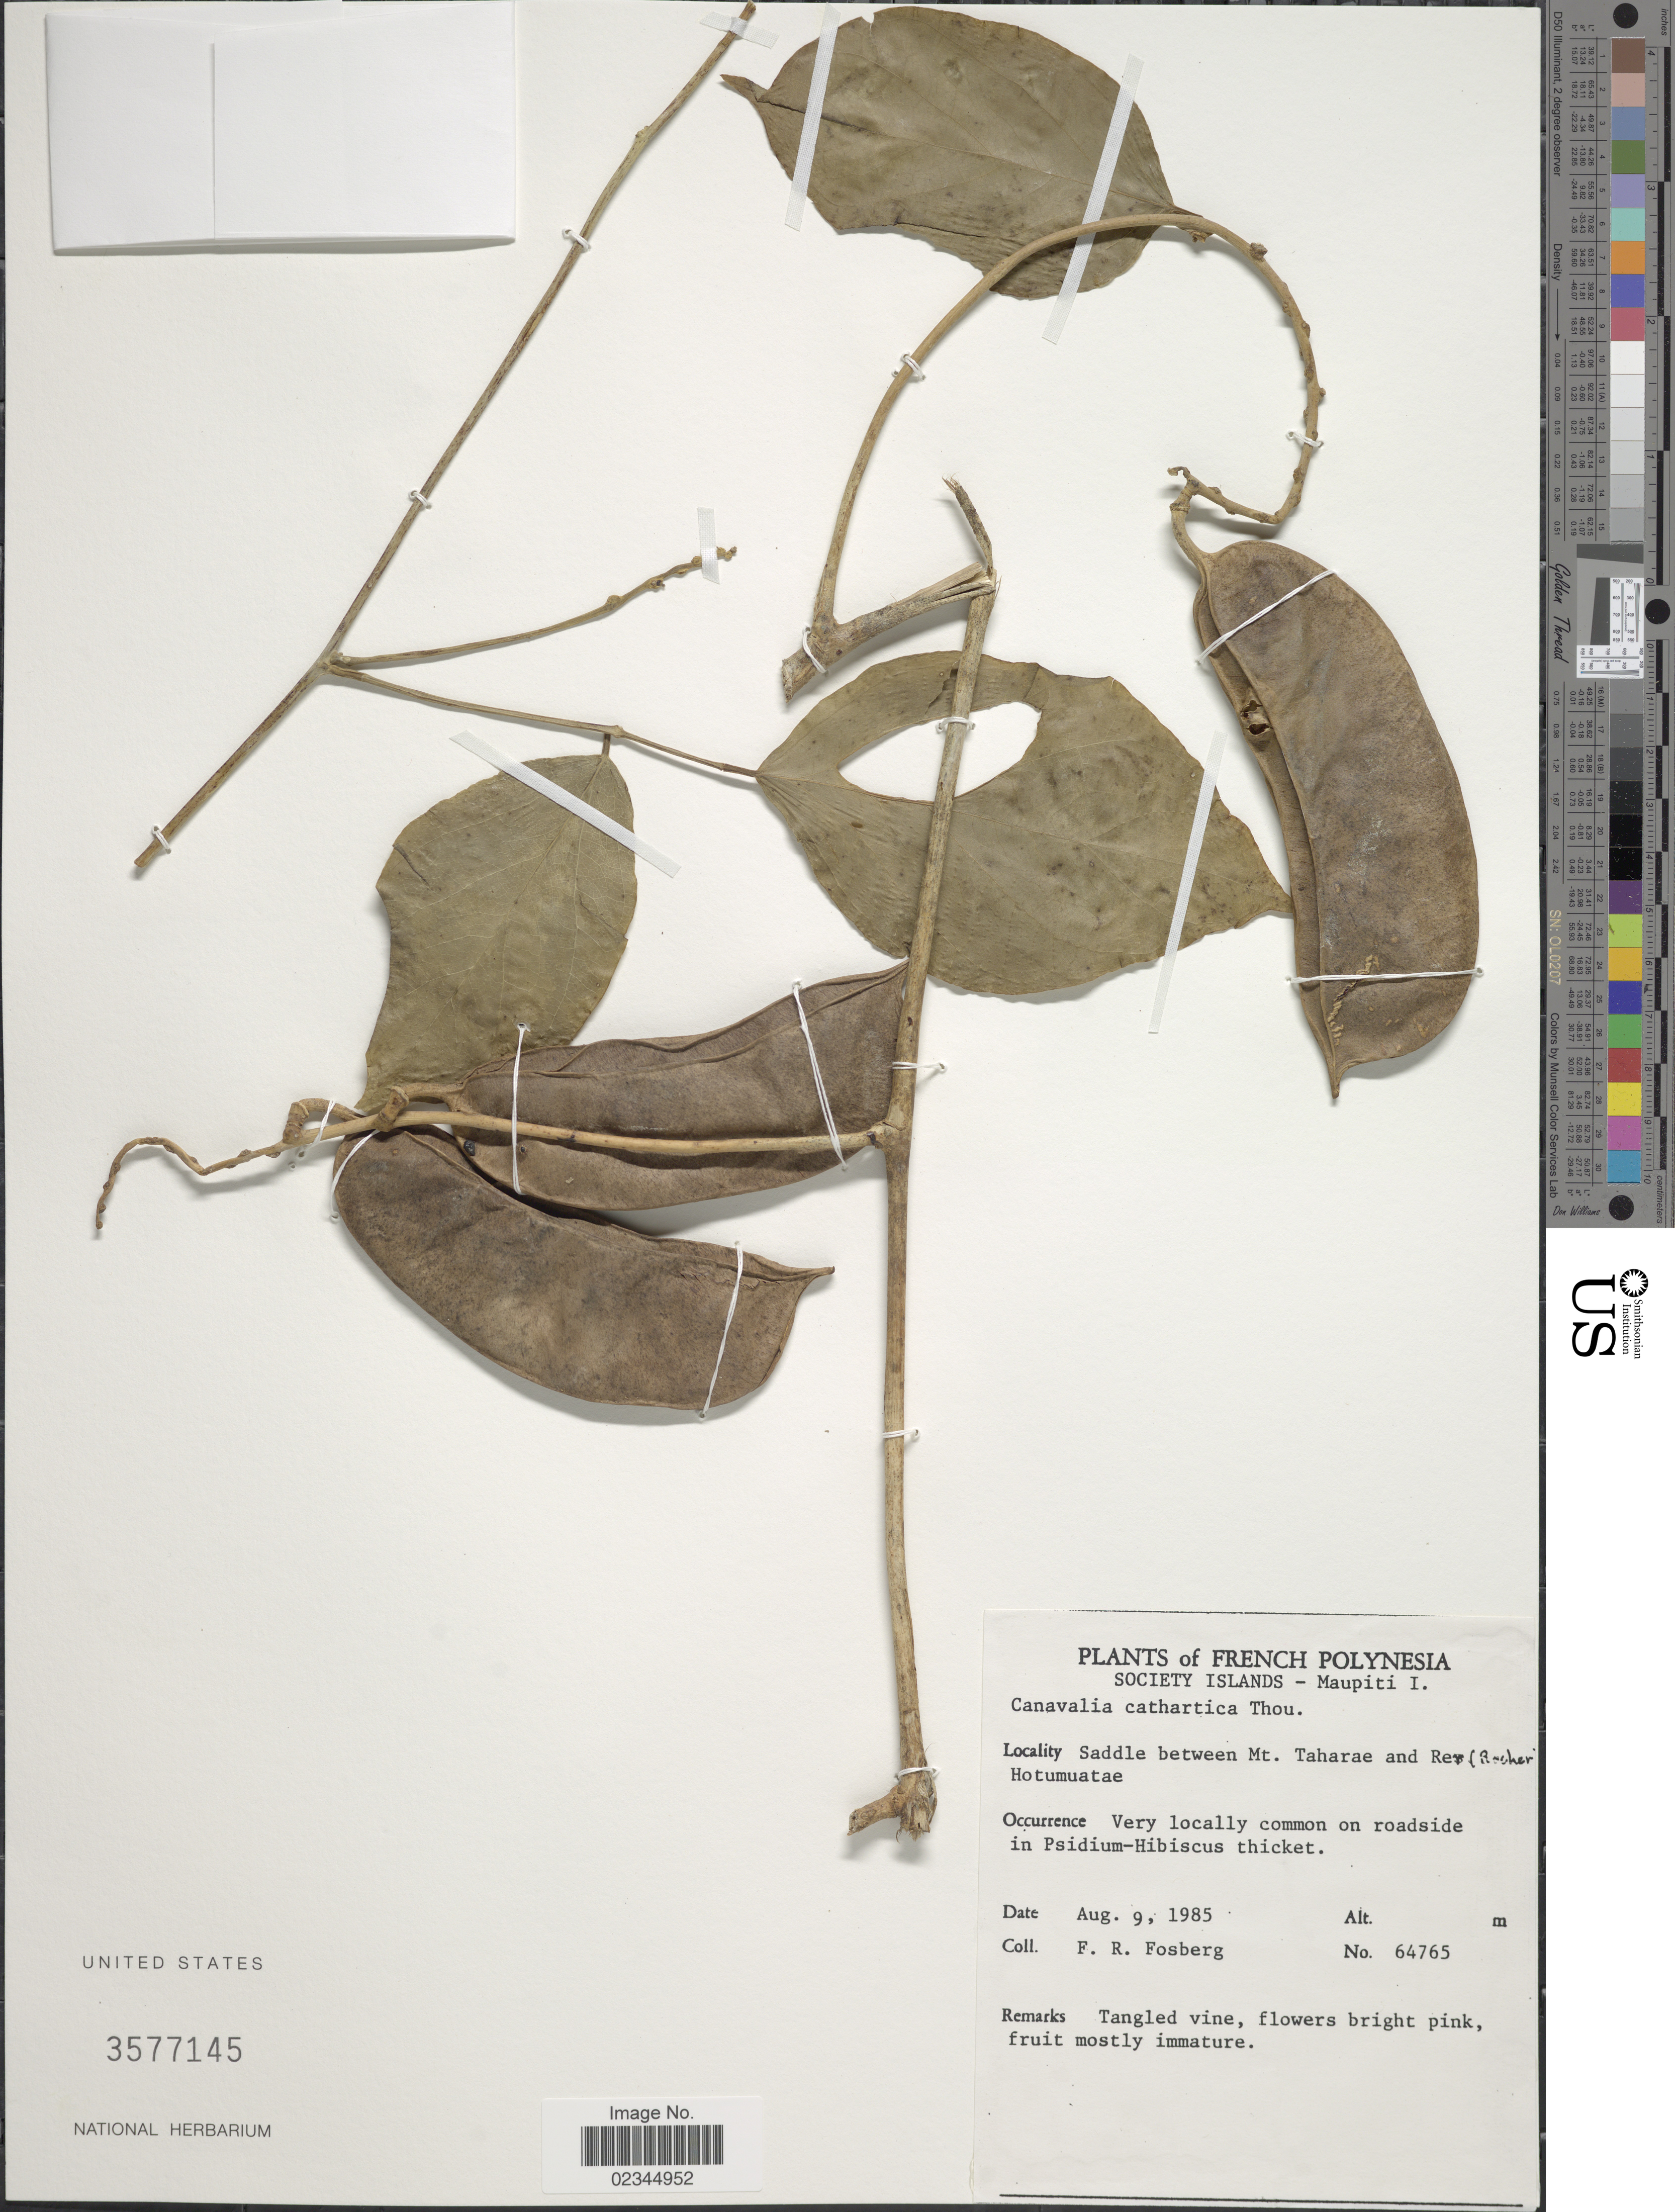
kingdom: Plantae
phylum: Tracheophyta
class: Magnoliopsida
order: Fabales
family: Fabaceae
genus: Canavalia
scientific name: Canavalia cathartica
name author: Thouars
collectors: F. R. Fosberg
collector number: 64765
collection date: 1985-08-09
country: French Polynesia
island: Maupiti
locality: Saddle between Mt.Taharae and Rev (Rocher) Hotumuatae, Maupiti I., Society Islands.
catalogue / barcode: US 3577145